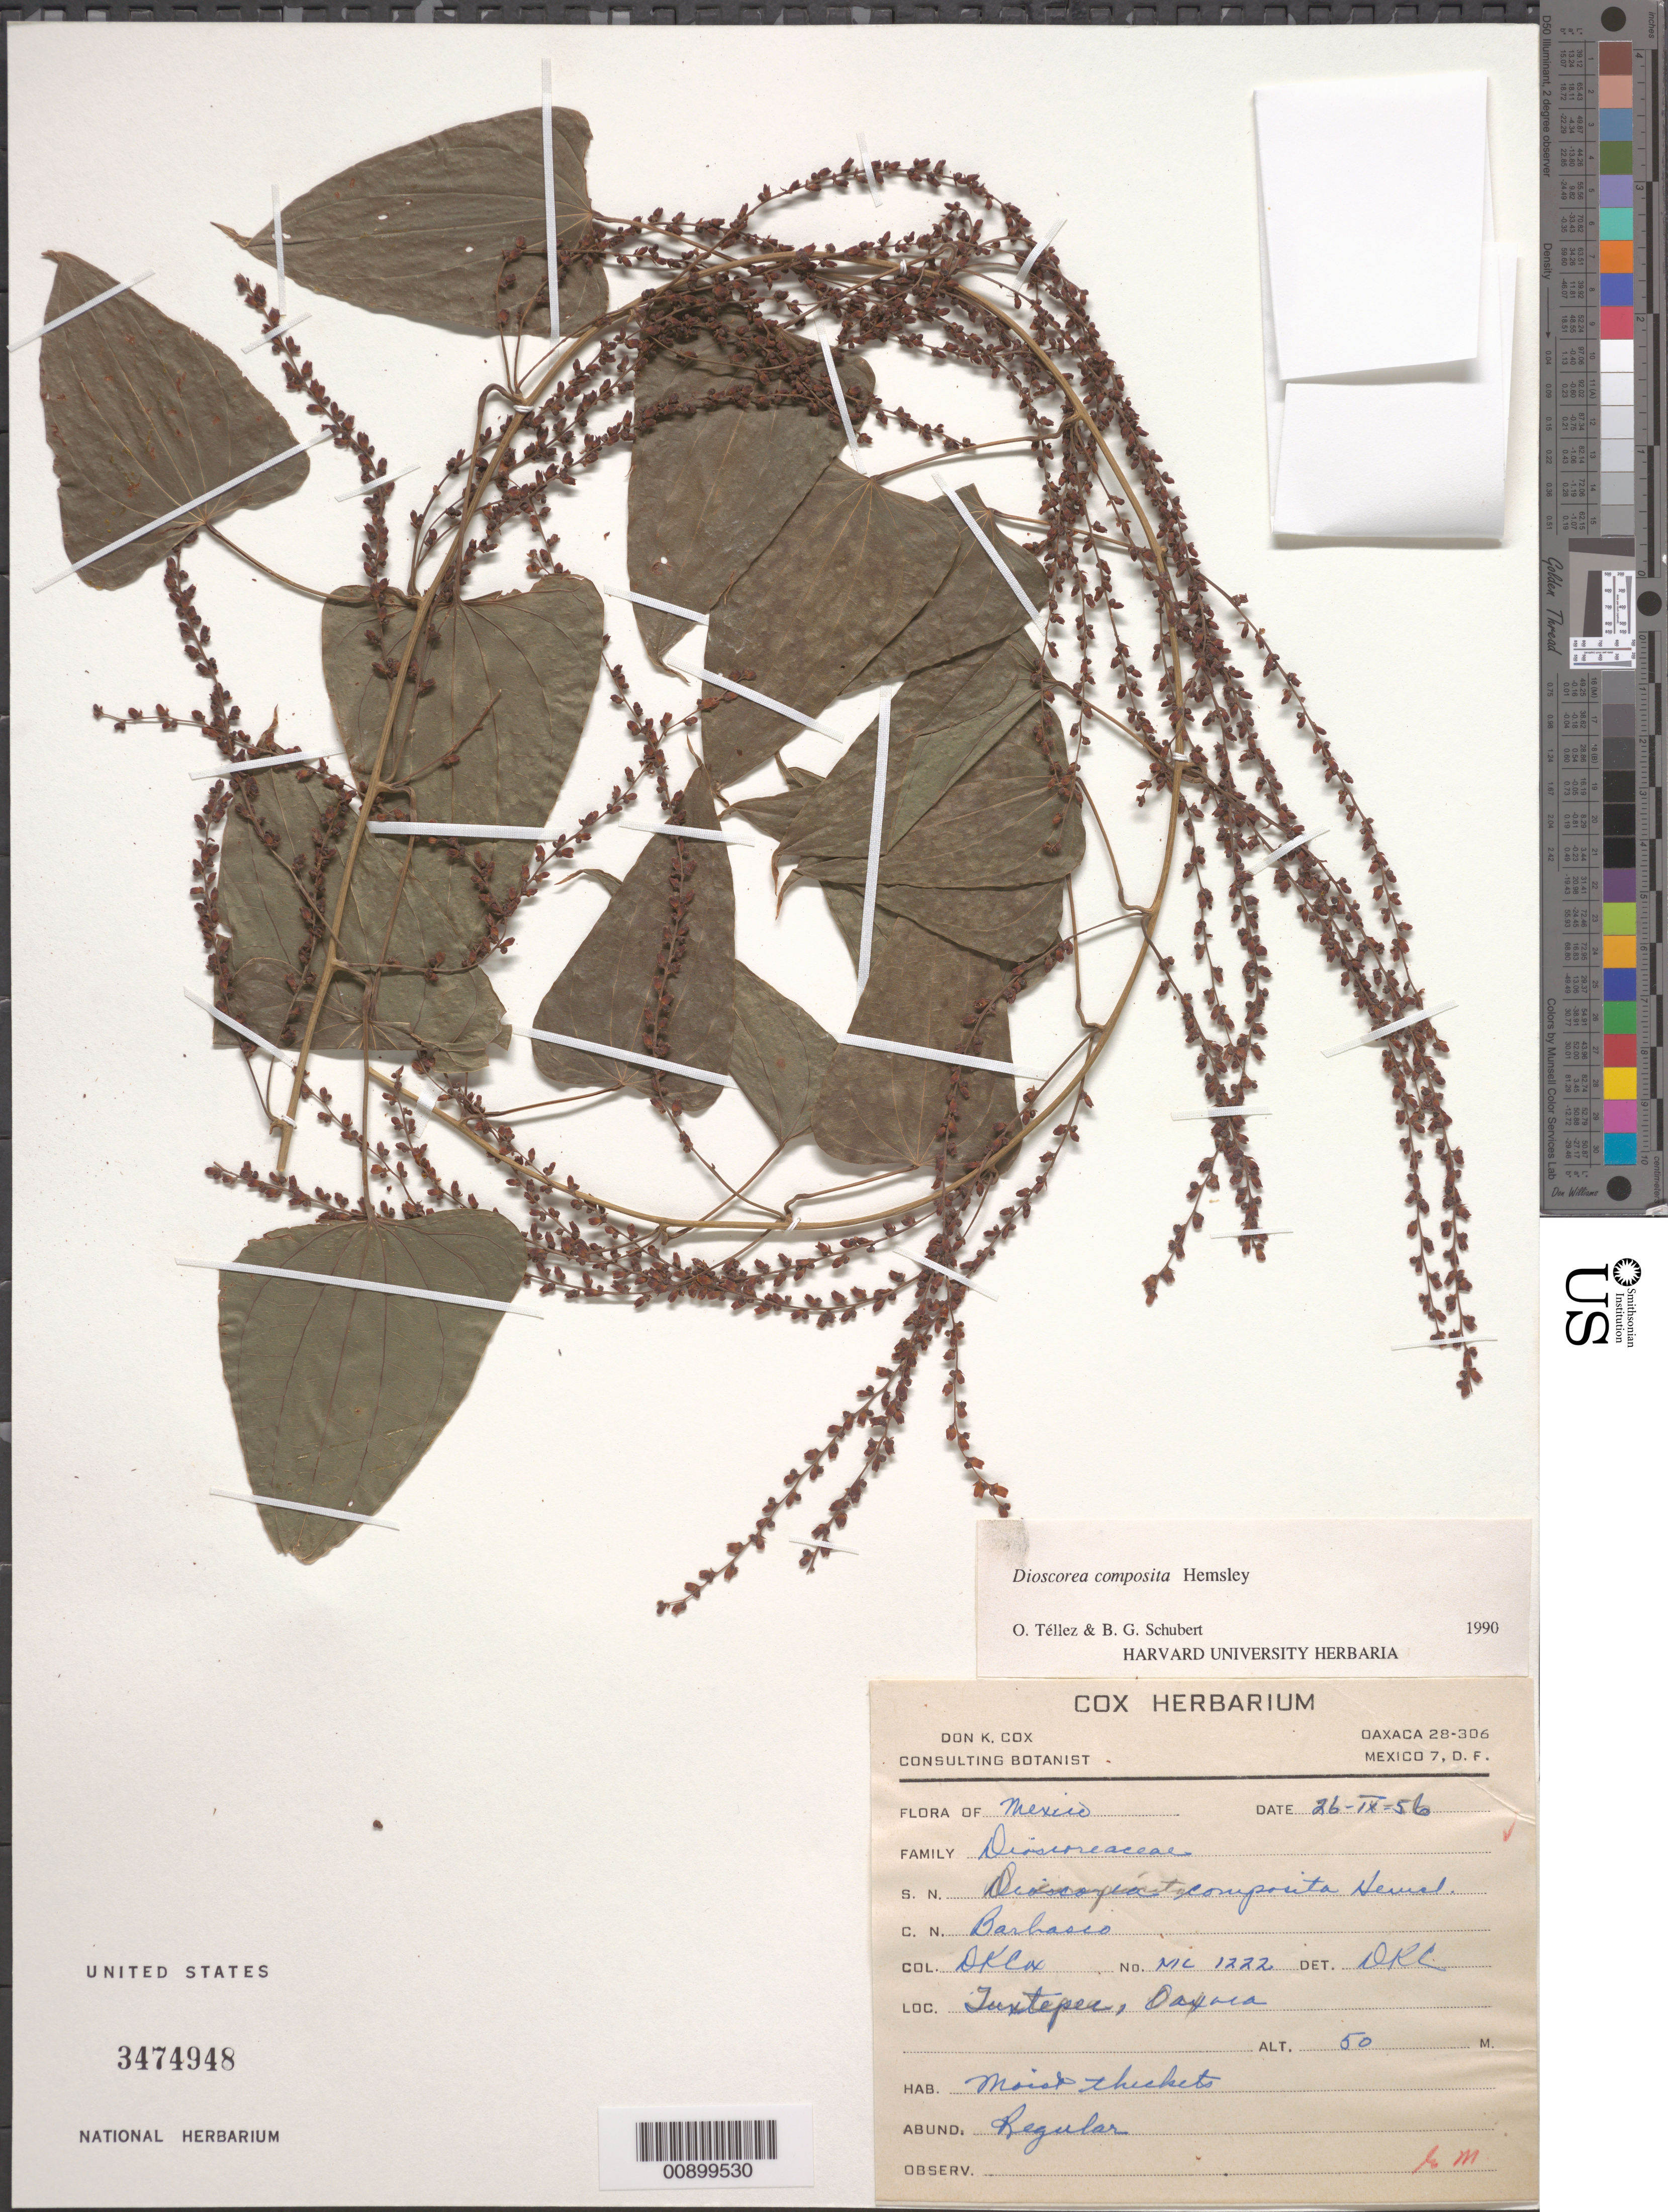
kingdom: Plantae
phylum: Tracheophyta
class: Liliopsida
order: Dioscoreales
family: Dioscoreaceae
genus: Dioscorea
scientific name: Dioscorea composita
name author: Hemsl.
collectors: D. Cox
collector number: MC 1222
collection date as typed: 26 Sep 1956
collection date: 1956-09-26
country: Mexico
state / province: Oaxaca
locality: Tuxtepec, Oaxaca.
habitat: Moist thickets.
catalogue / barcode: US 3474948